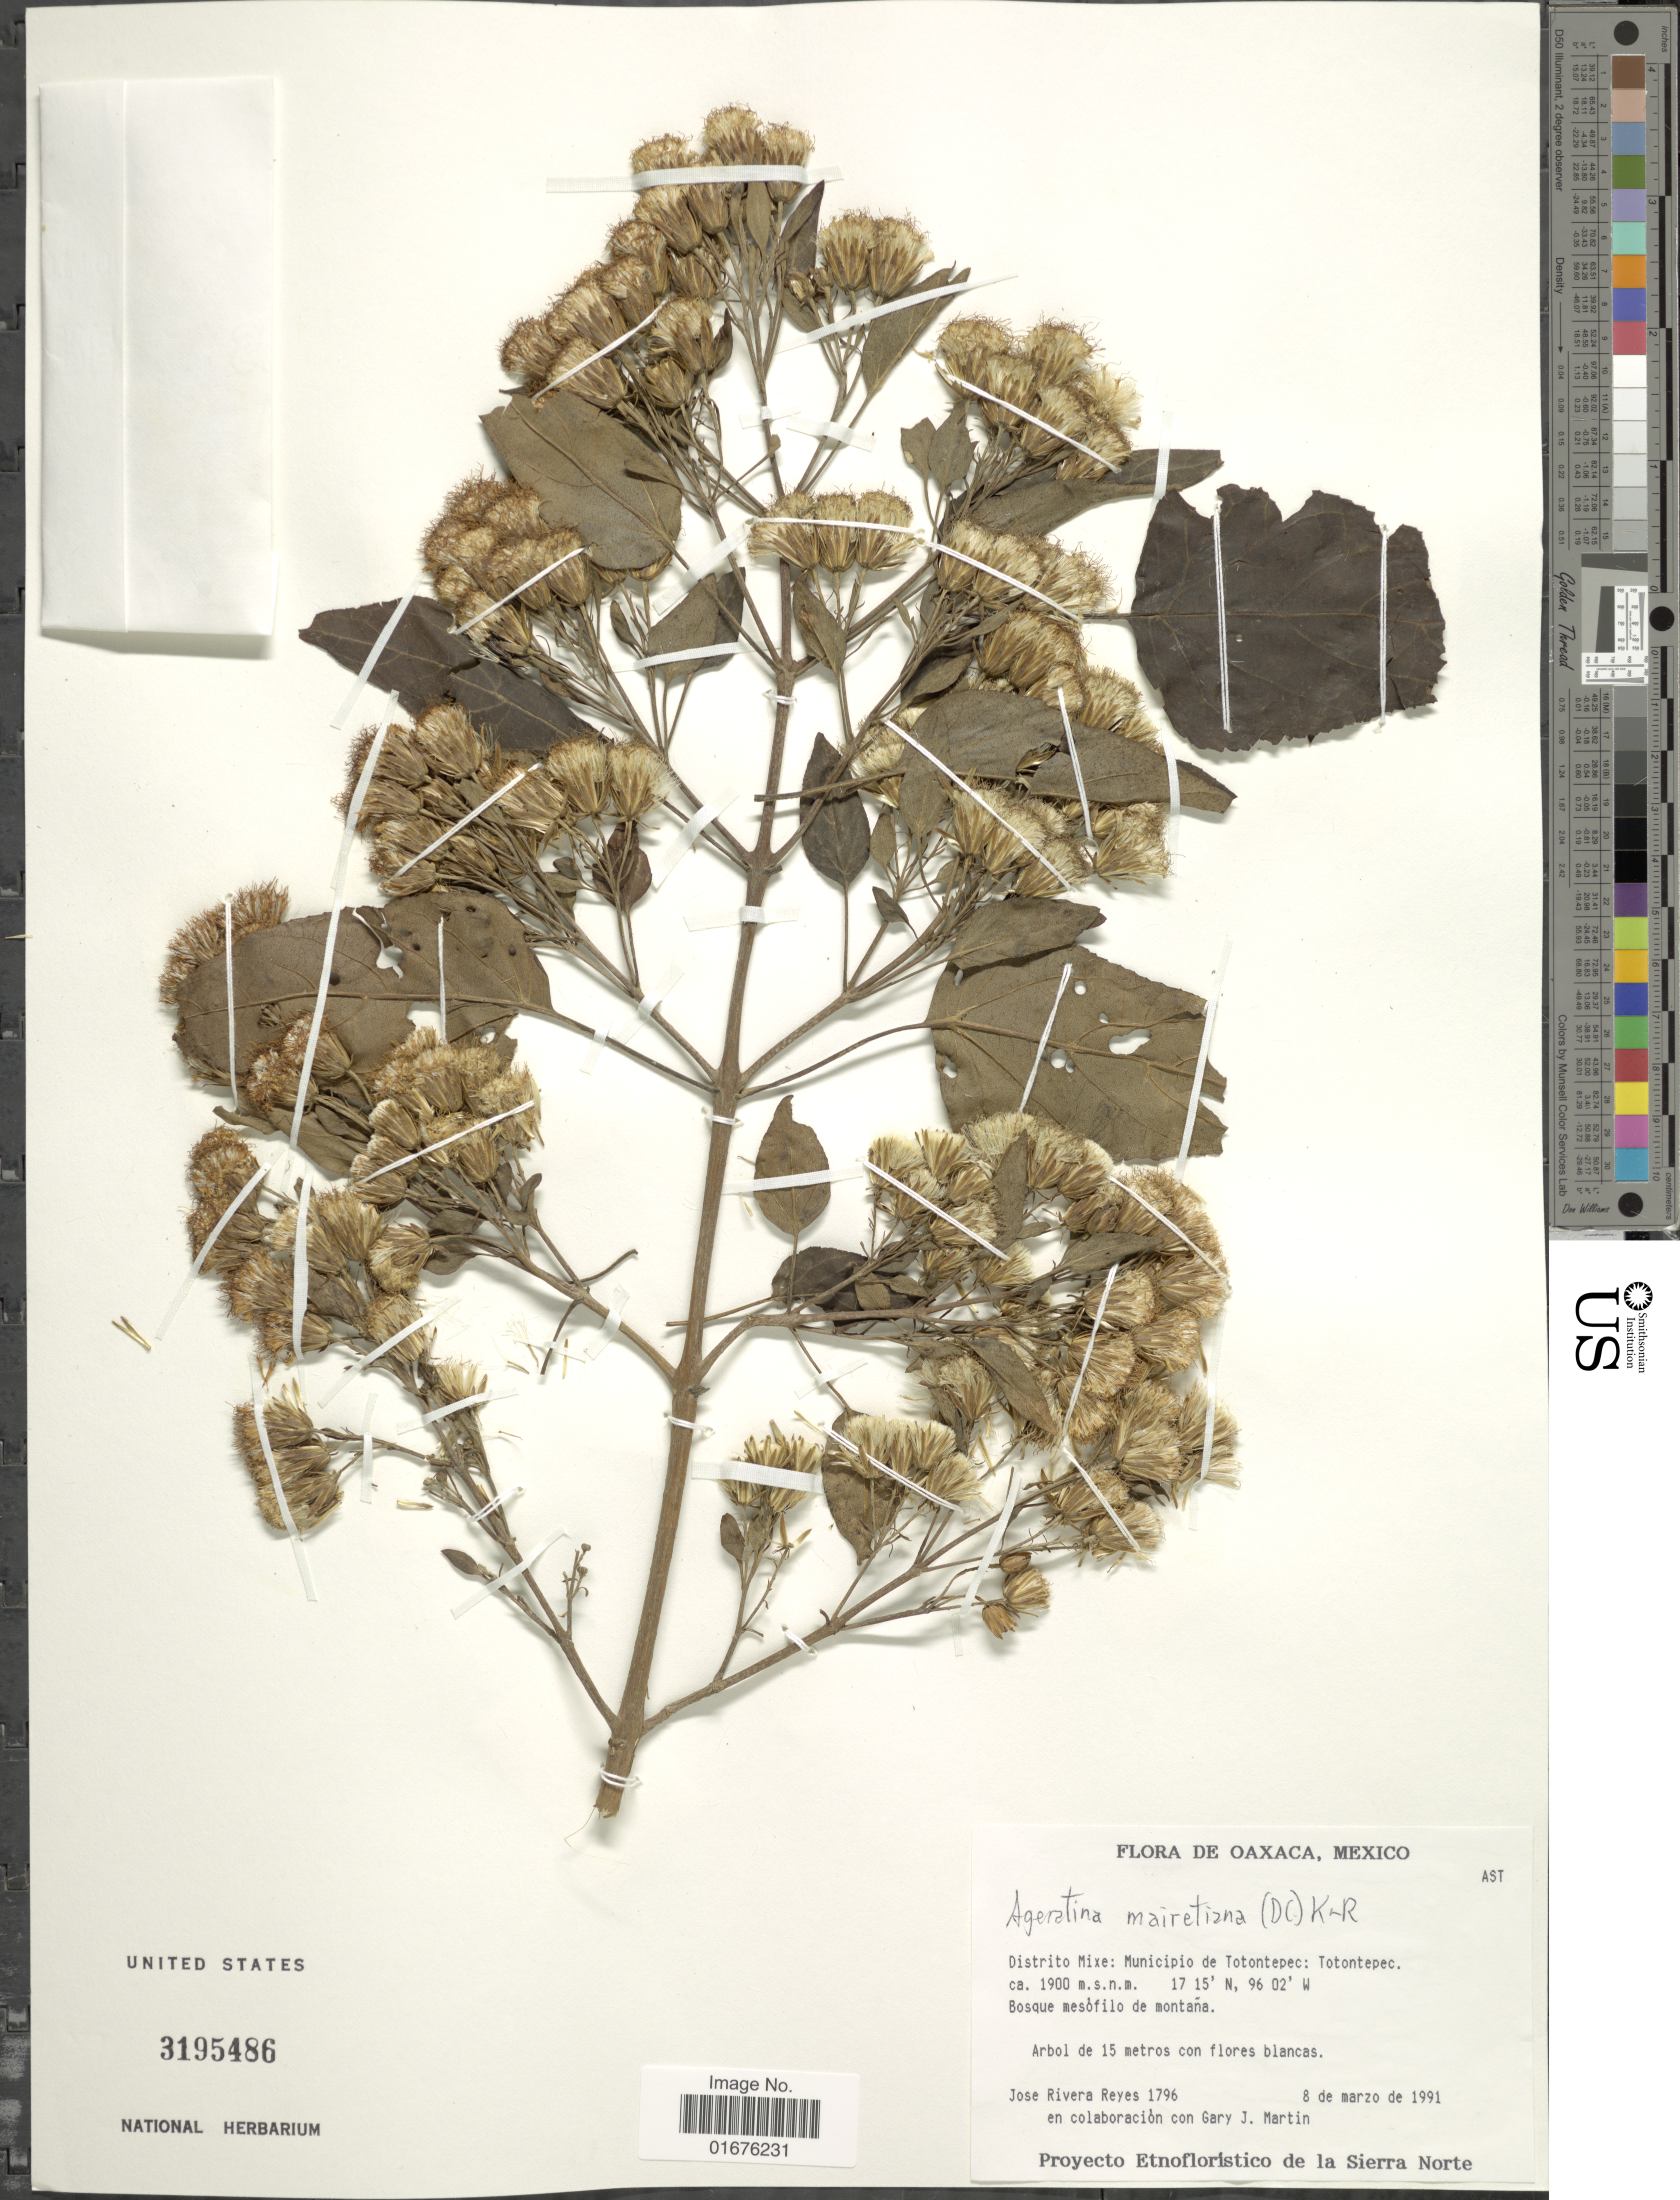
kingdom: Plantae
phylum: Tracheophyta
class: Magnoliopsida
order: Asterales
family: Asteraceae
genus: Ageratina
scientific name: Ageratina mairetiana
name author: (DC.) R.M. King & H. Rob.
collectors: J. Reyes & G. J. Martin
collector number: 1796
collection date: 1991-03-08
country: Mexico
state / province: Oaxaca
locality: Distrito Mixe: Municipio de Totontepec: Totontepec, Bosque mesófilo de montaña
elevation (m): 1900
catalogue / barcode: US 3195486